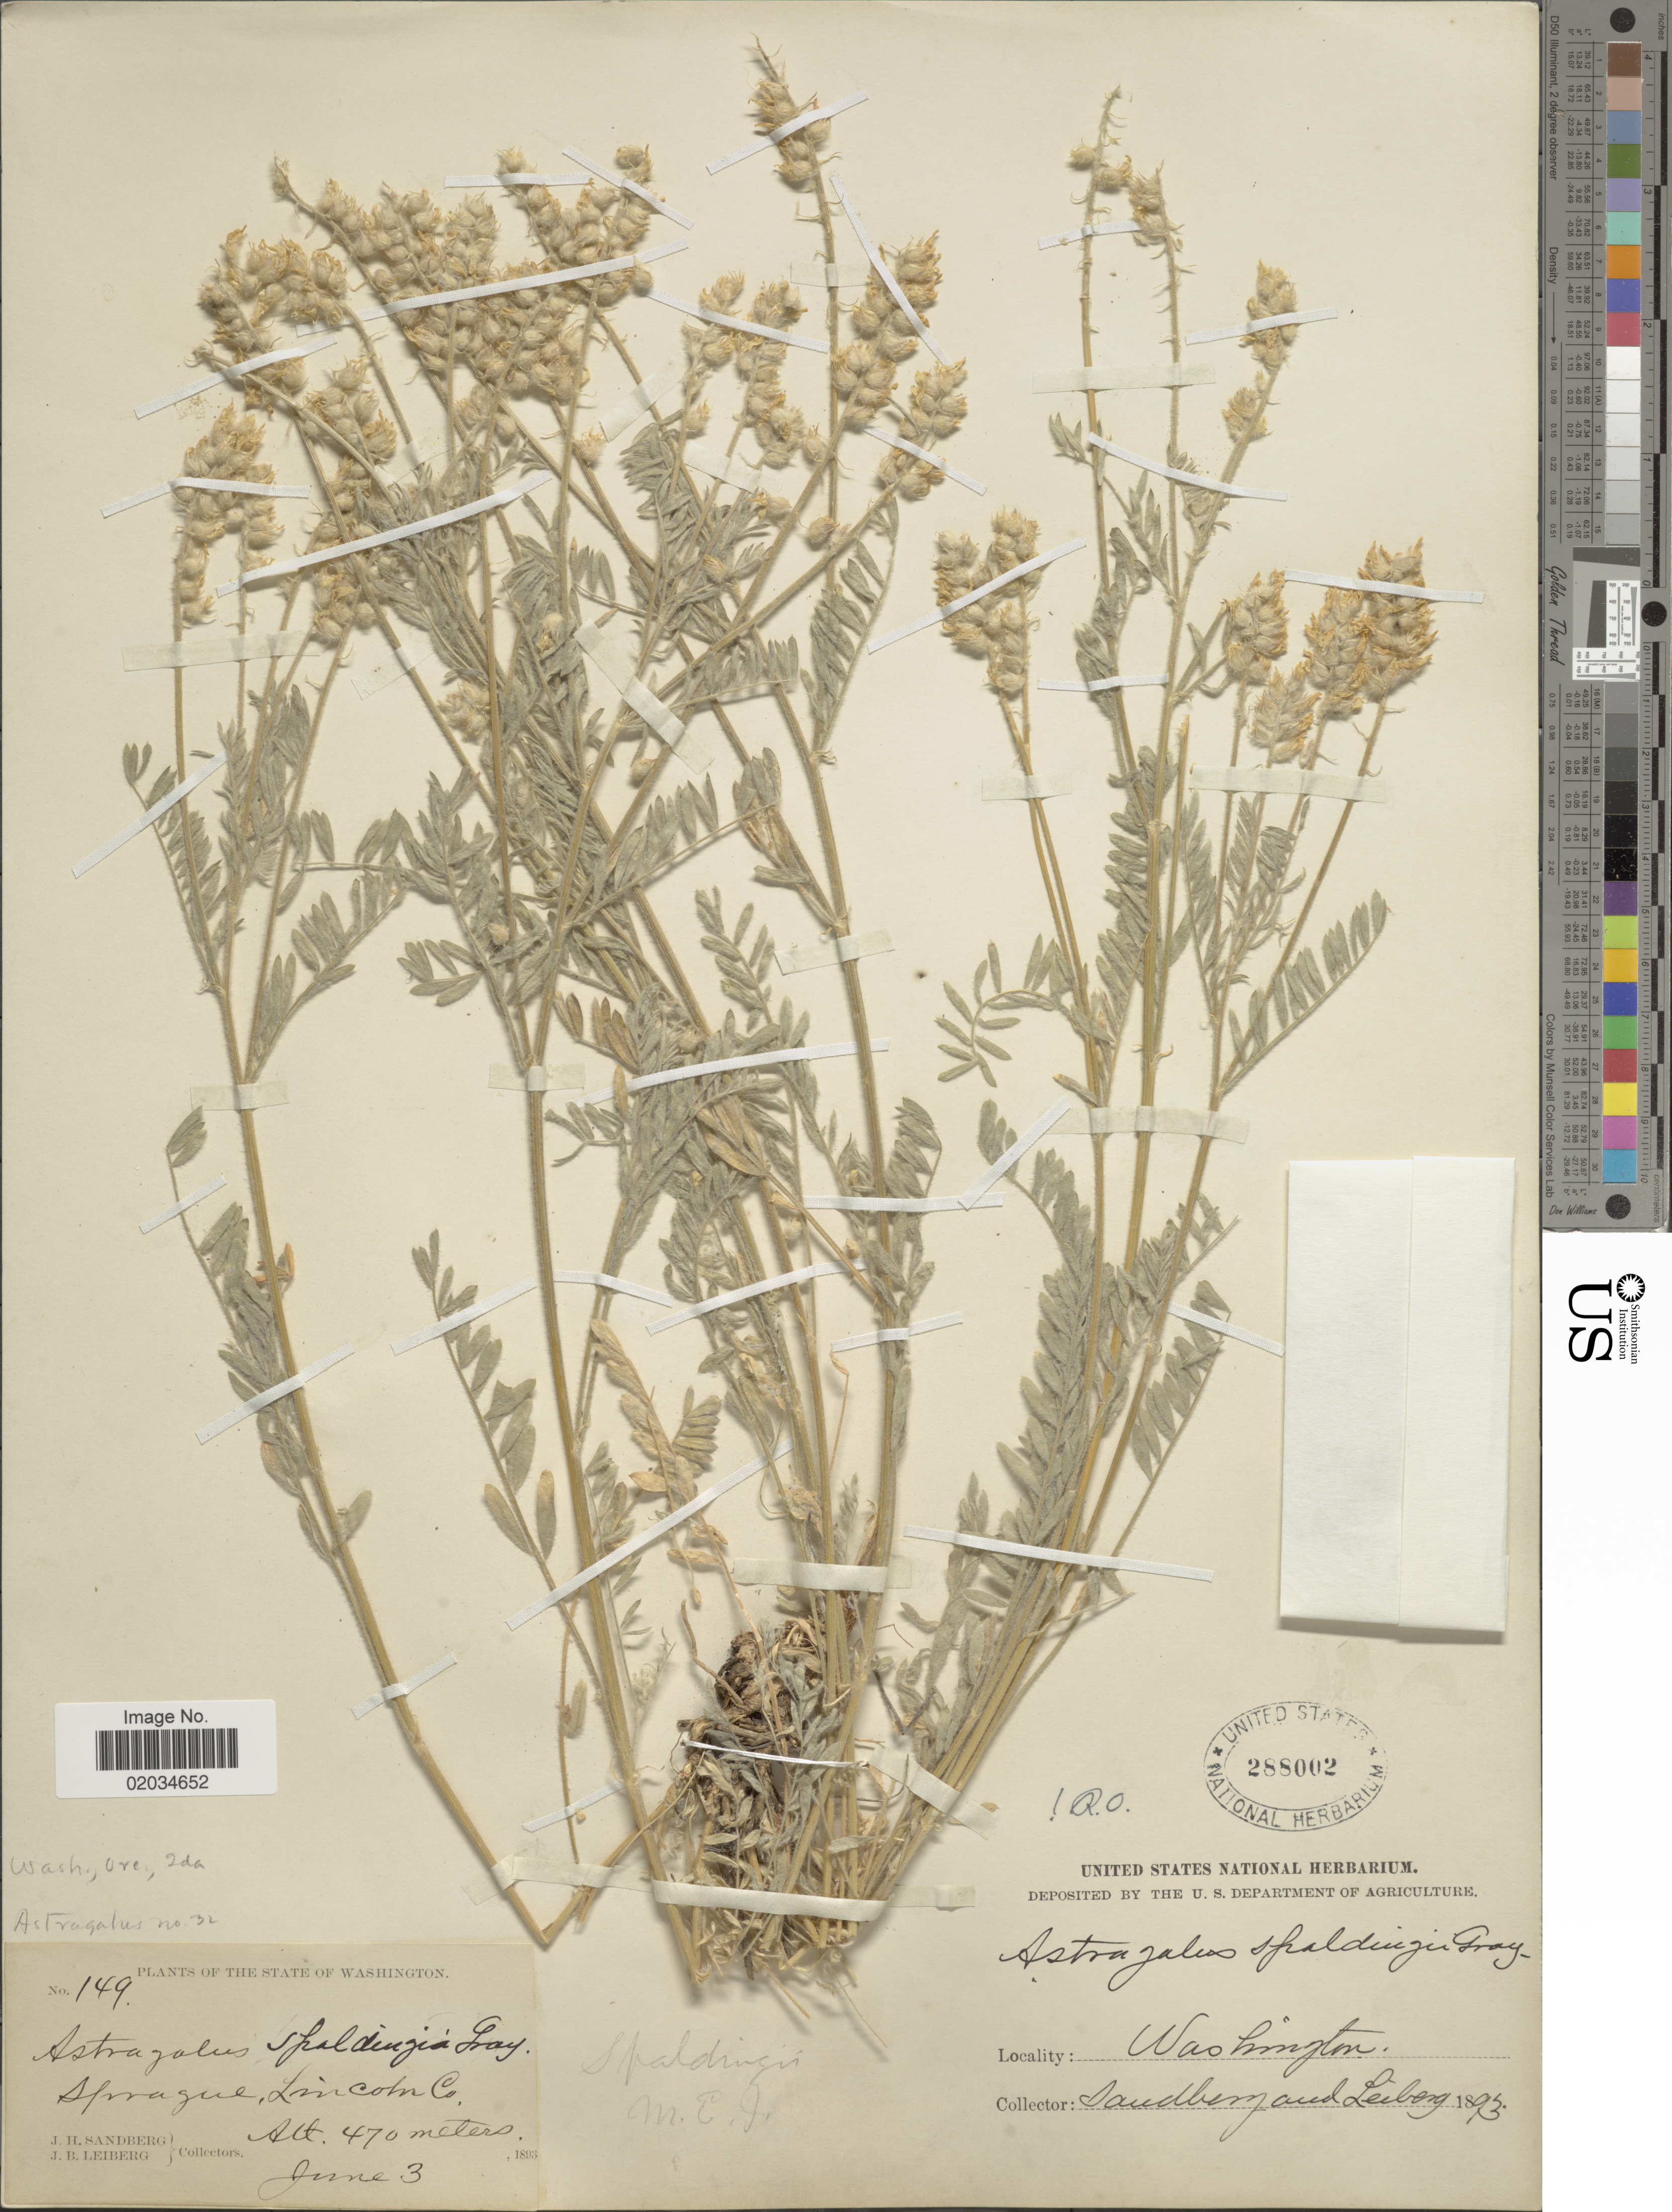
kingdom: Plantae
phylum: Tracheophyta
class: Magnoliopsida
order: Fabales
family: Fabaceae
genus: Astragalus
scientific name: Astragalus spaldingii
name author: A. Gray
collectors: J. H. Sandberg & J. B. Leiberg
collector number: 149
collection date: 1893-06-03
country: United States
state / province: Washington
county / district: Lincoln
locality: Sprague, Lincoln Co.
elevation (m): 470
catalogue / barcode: US 288002